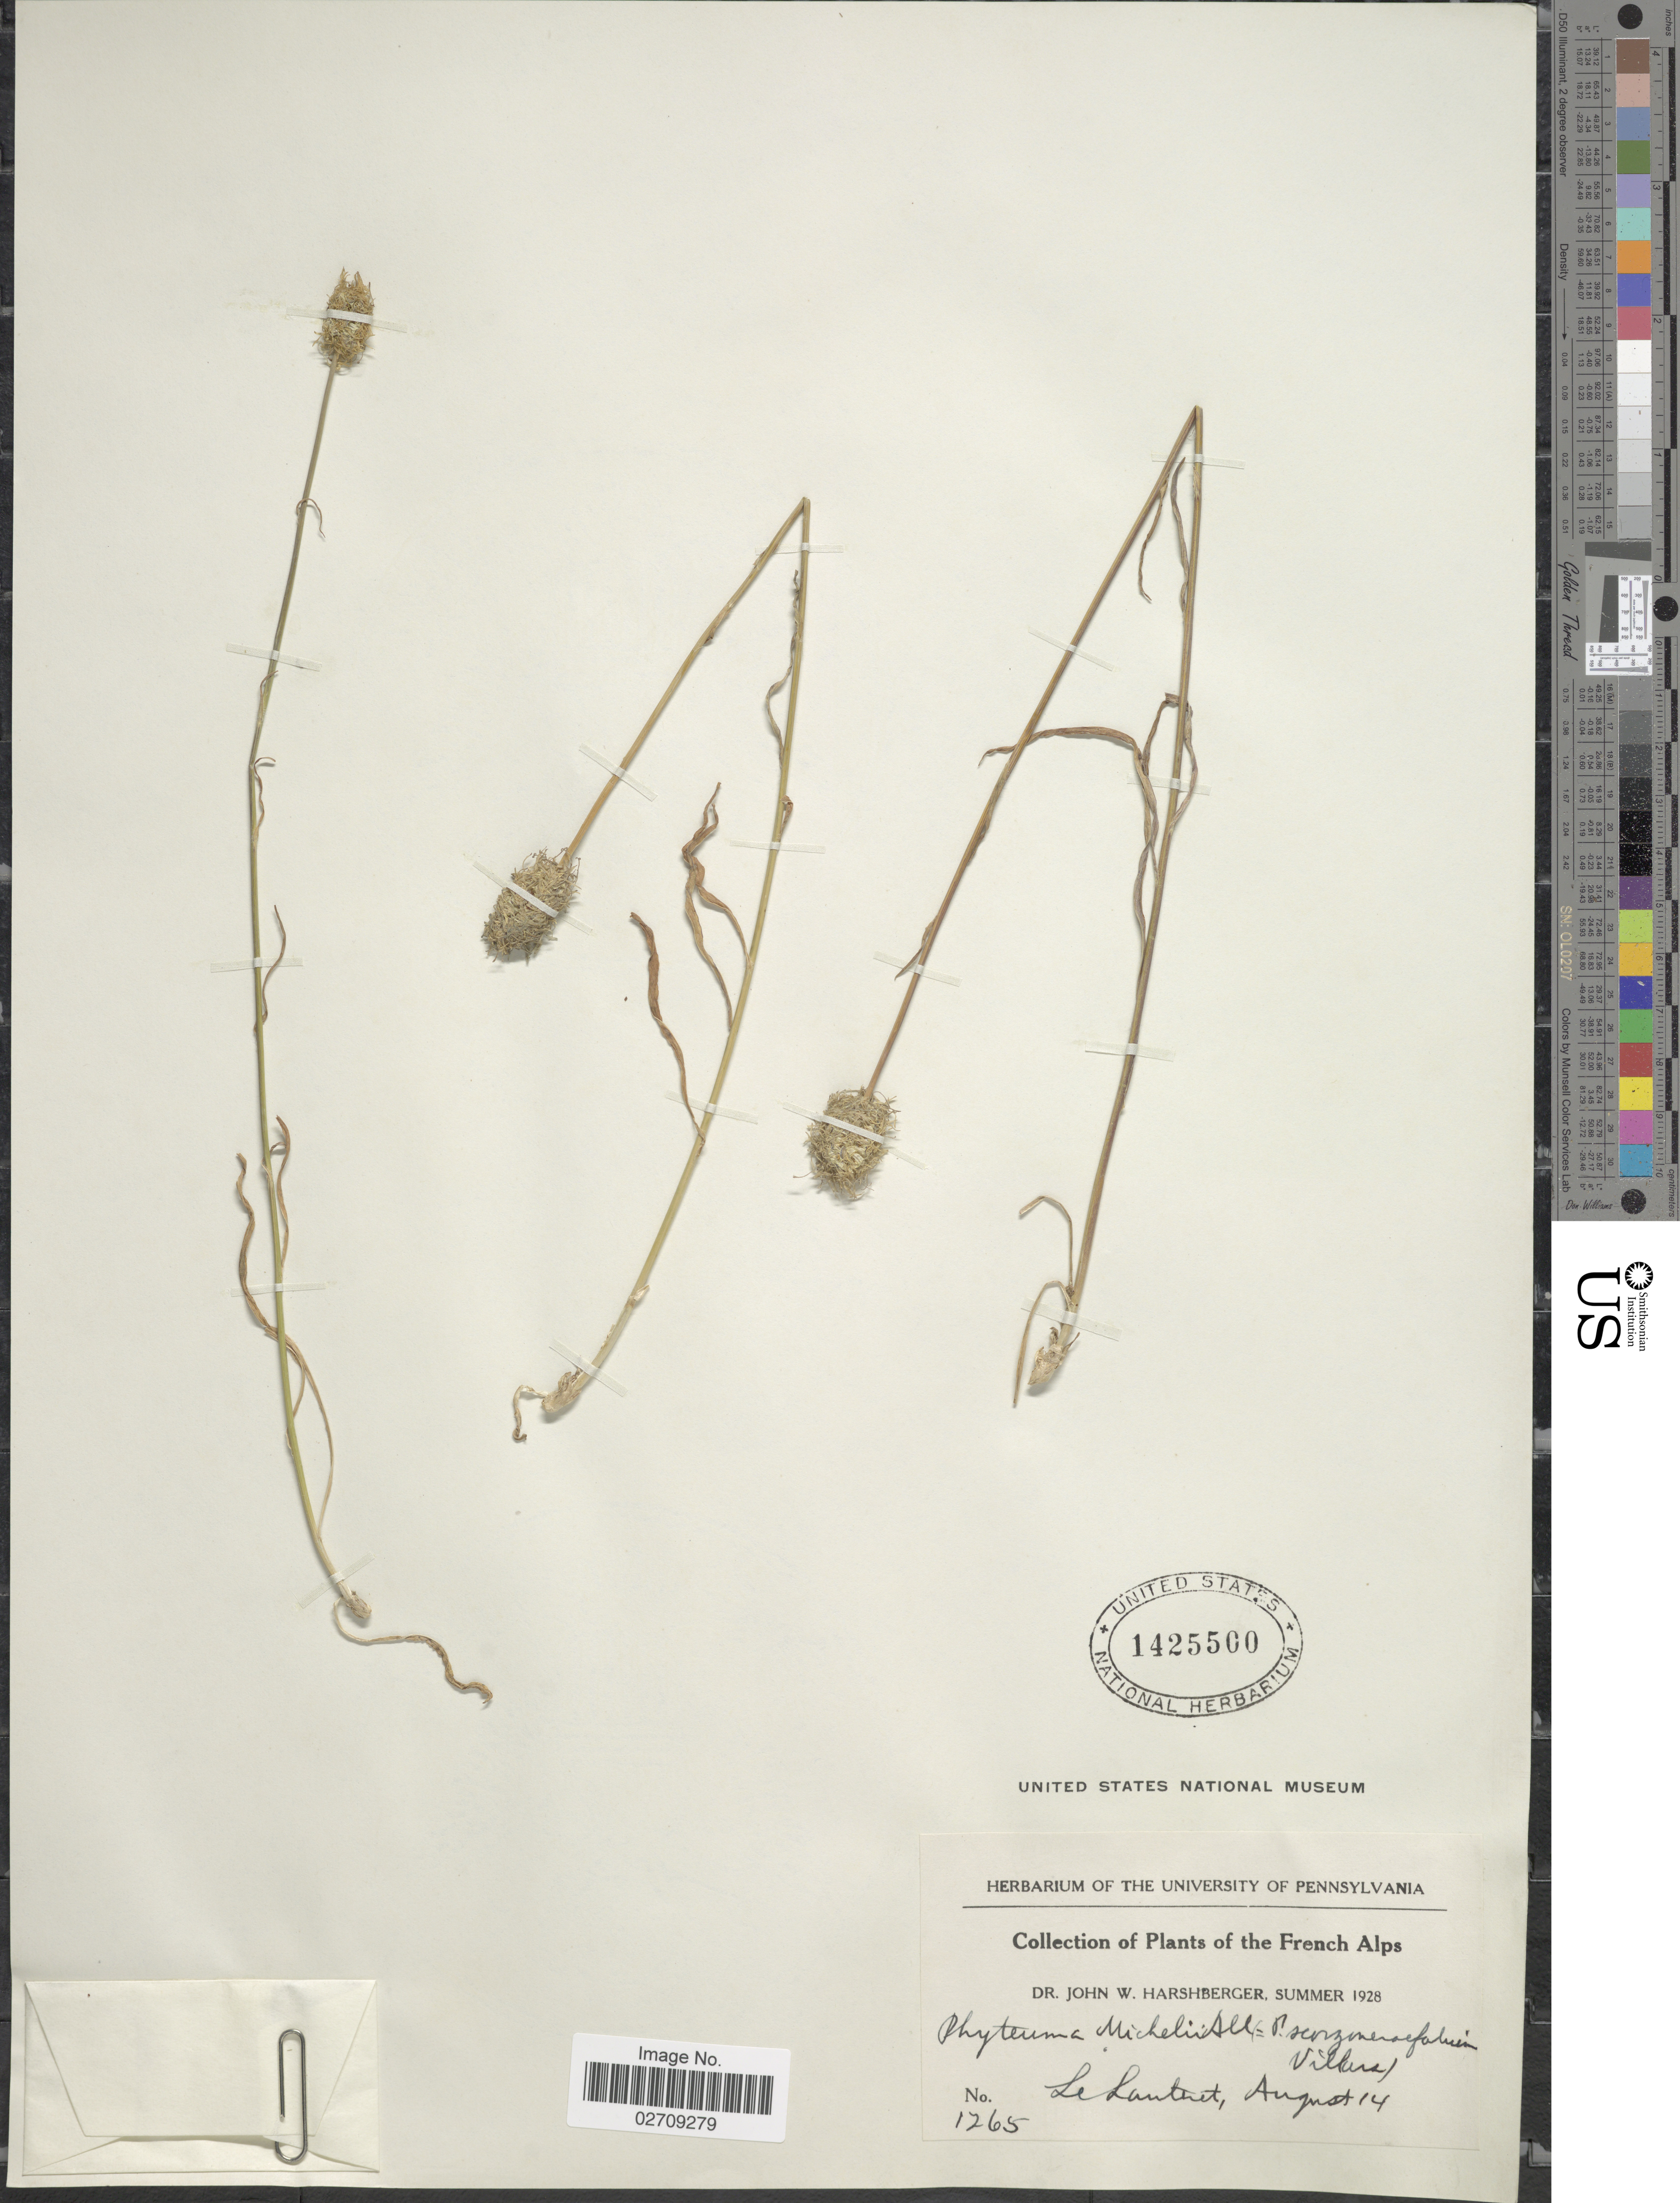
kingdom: Plantae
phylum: Tracheophyta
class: Magnoliopsida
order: Asterales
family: Campanulaceae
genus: Phyteuma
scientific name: Phyteuma michelii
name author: All.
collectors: J. W. Harshberger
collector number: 1265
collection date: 1928-08-14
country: France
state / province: Provence-Alpes-Côte d'Azur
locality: French Alps. LLe Lautaret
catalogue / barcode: US 1425500